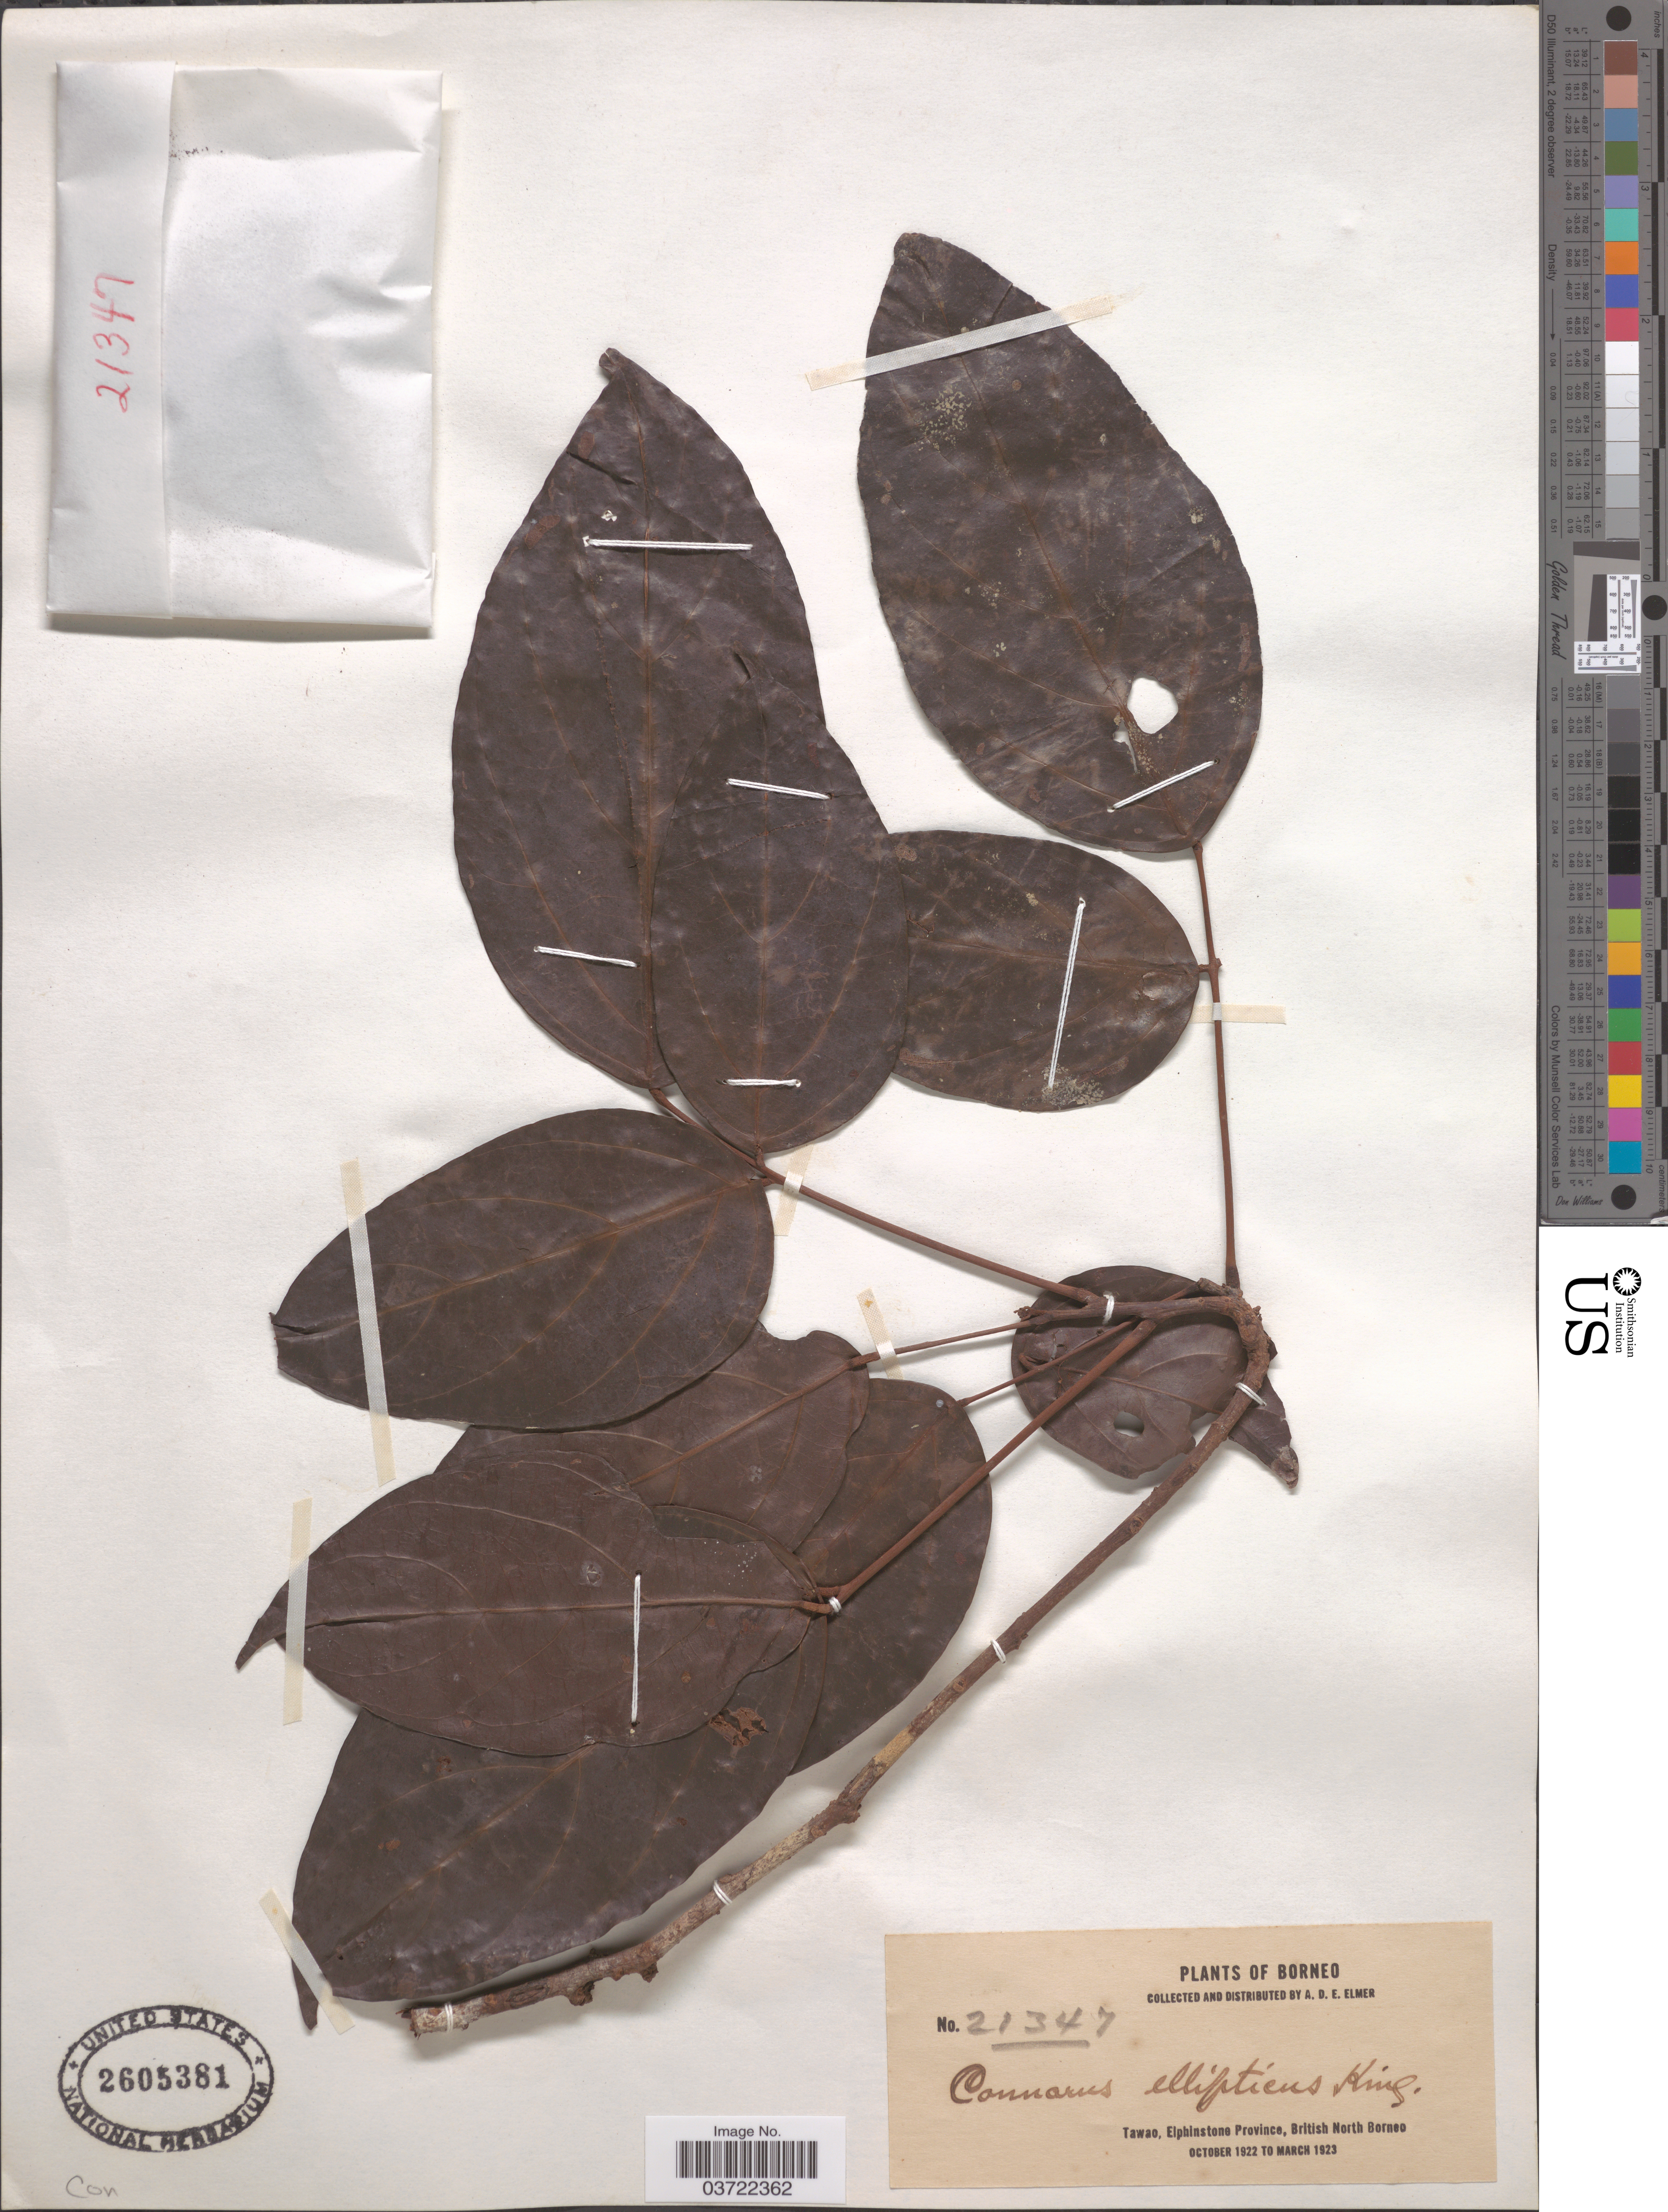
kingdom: Plantae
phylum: Tracheophyta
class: Magnoliopsida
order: Oxalidales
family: Connaraceae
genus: Connarus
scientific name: Connarus ellipticus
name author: King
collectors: A. D. E. Elmer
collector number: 21347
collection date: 1922-10/1923-03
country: Malaysia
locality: Borneo. Tawao, Elphinstone Province, British North Borneo.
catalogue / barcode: US 2605381